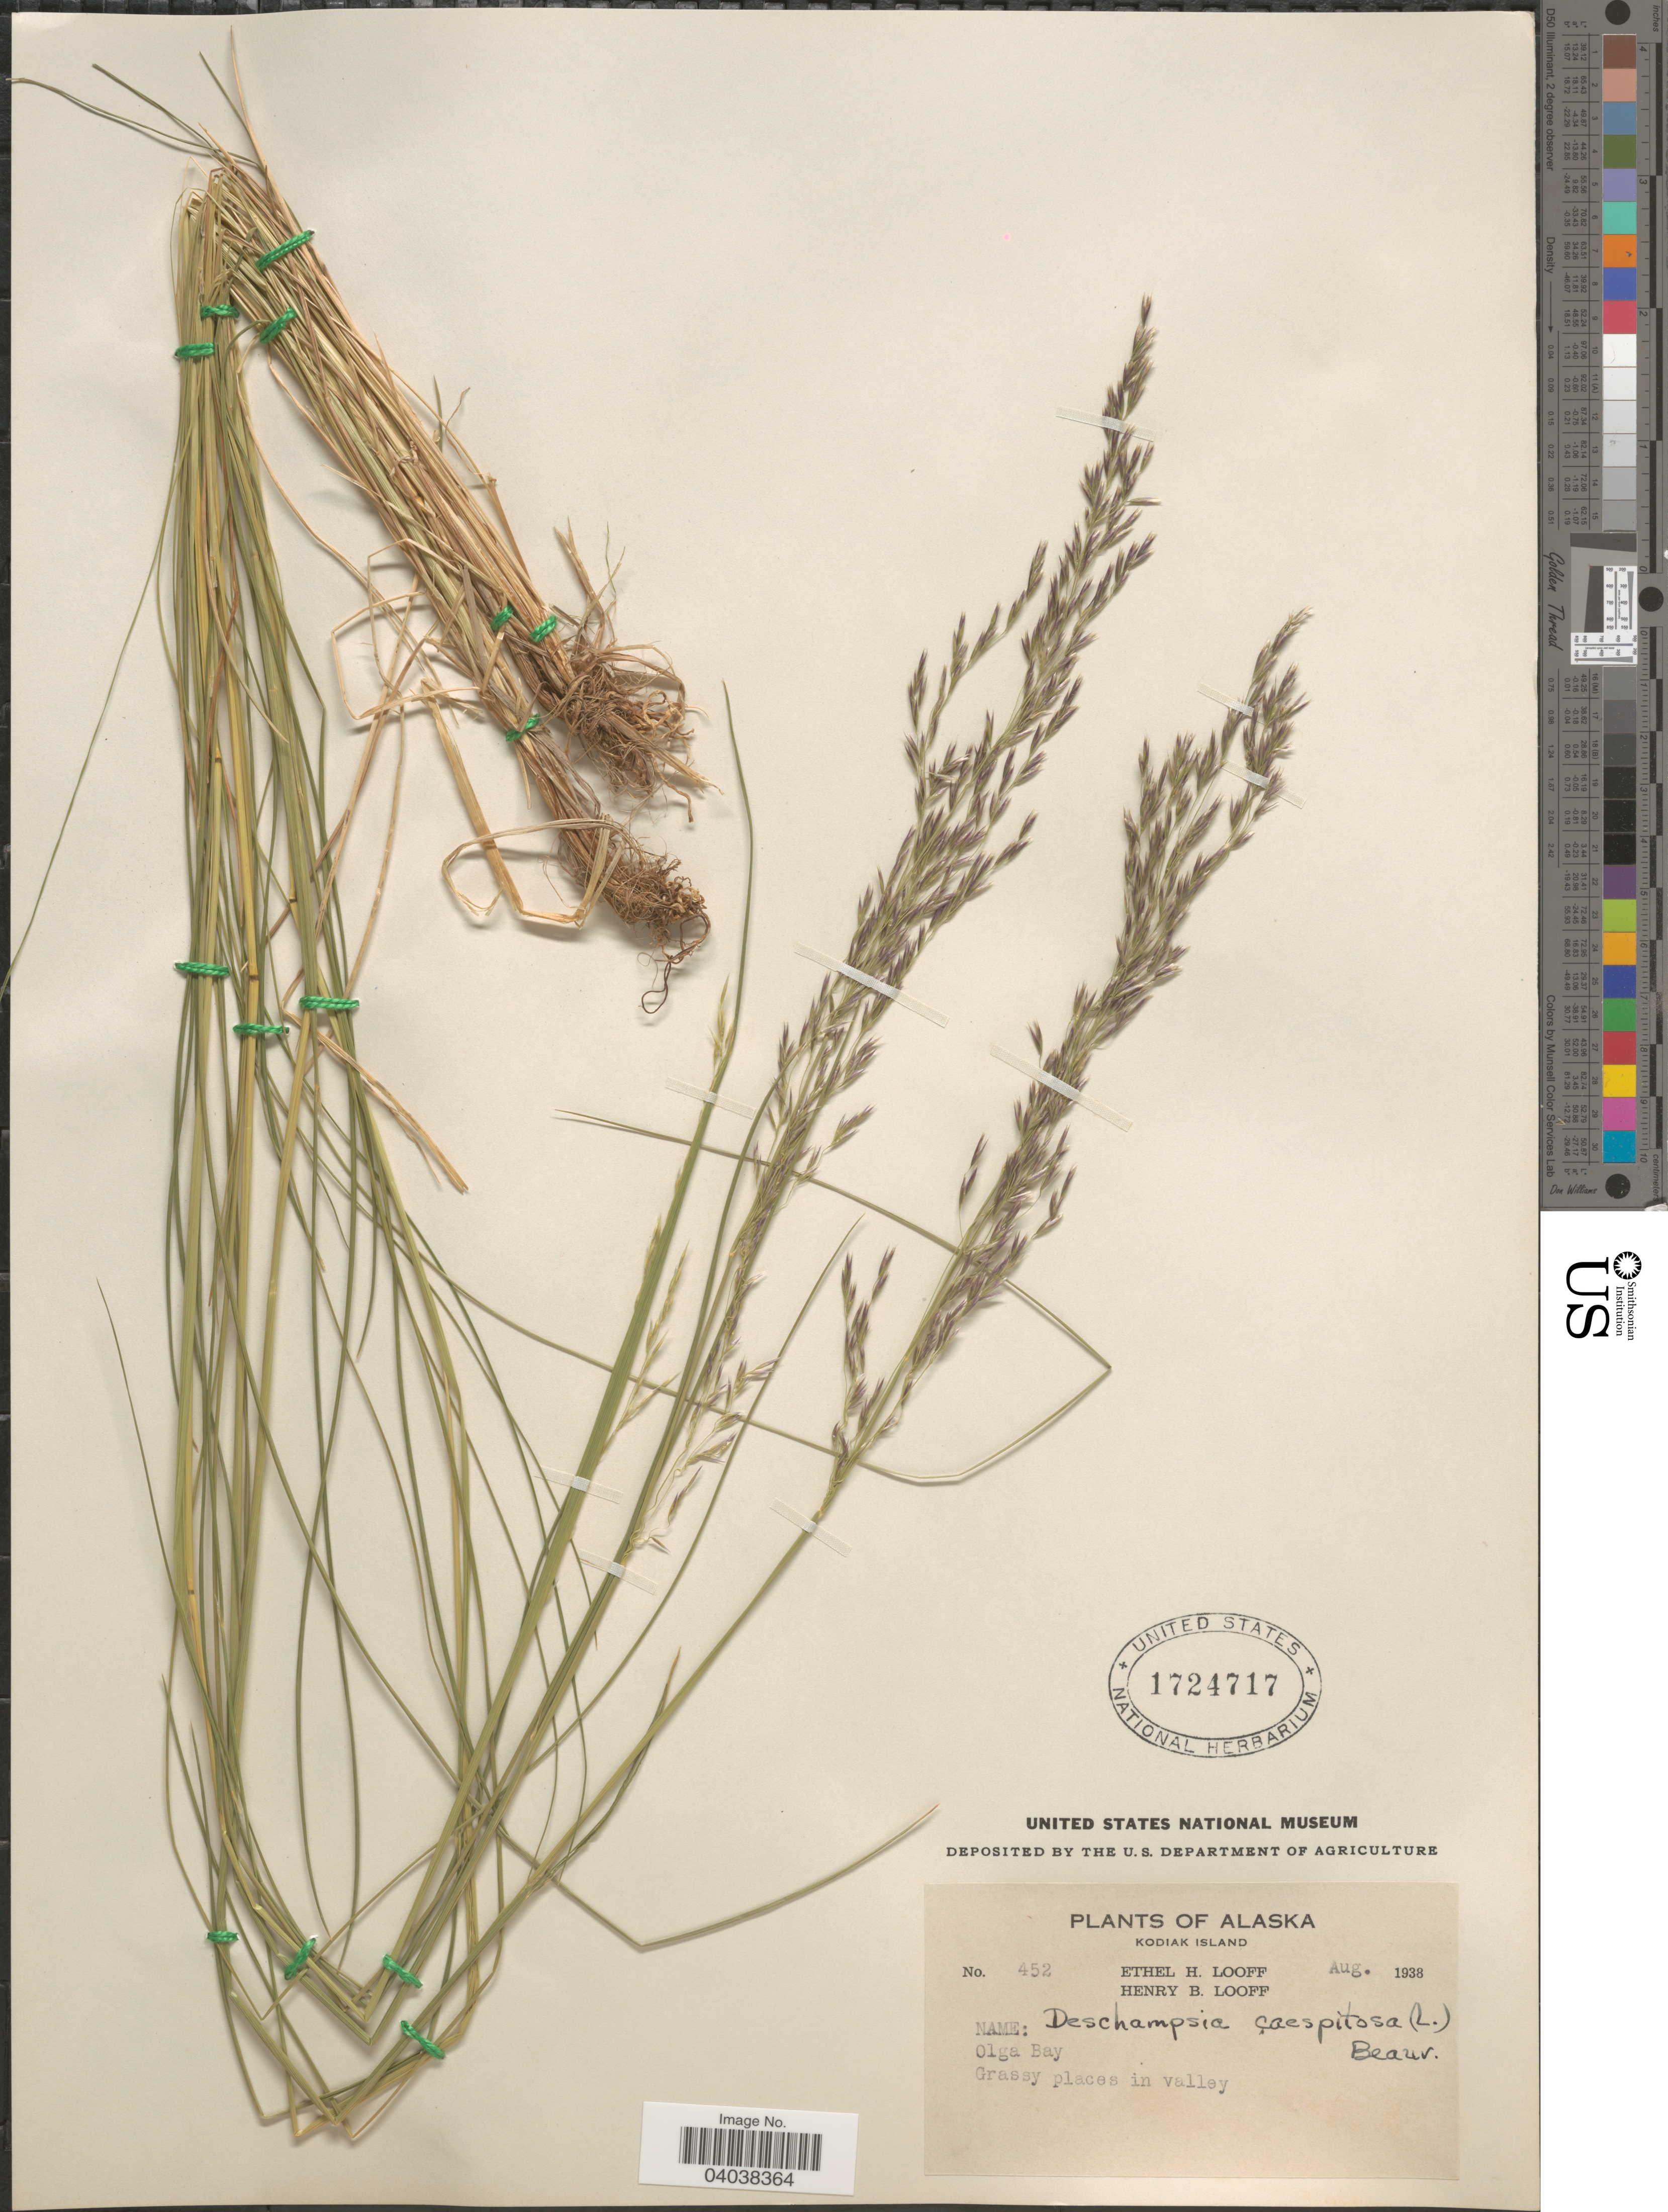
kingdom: Plantae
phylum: Tracheophyta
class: Liliopsida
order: Poales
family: Poaceae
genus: Deschampsia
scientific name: Deschampsia cespitosa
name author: (L.) P. Beauv.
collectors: E. Looff & H. Looff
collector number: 452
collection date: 1938-08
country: United States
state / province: Alaska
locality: Kodiak Island. Olga Bay.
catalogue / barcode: US 1724717